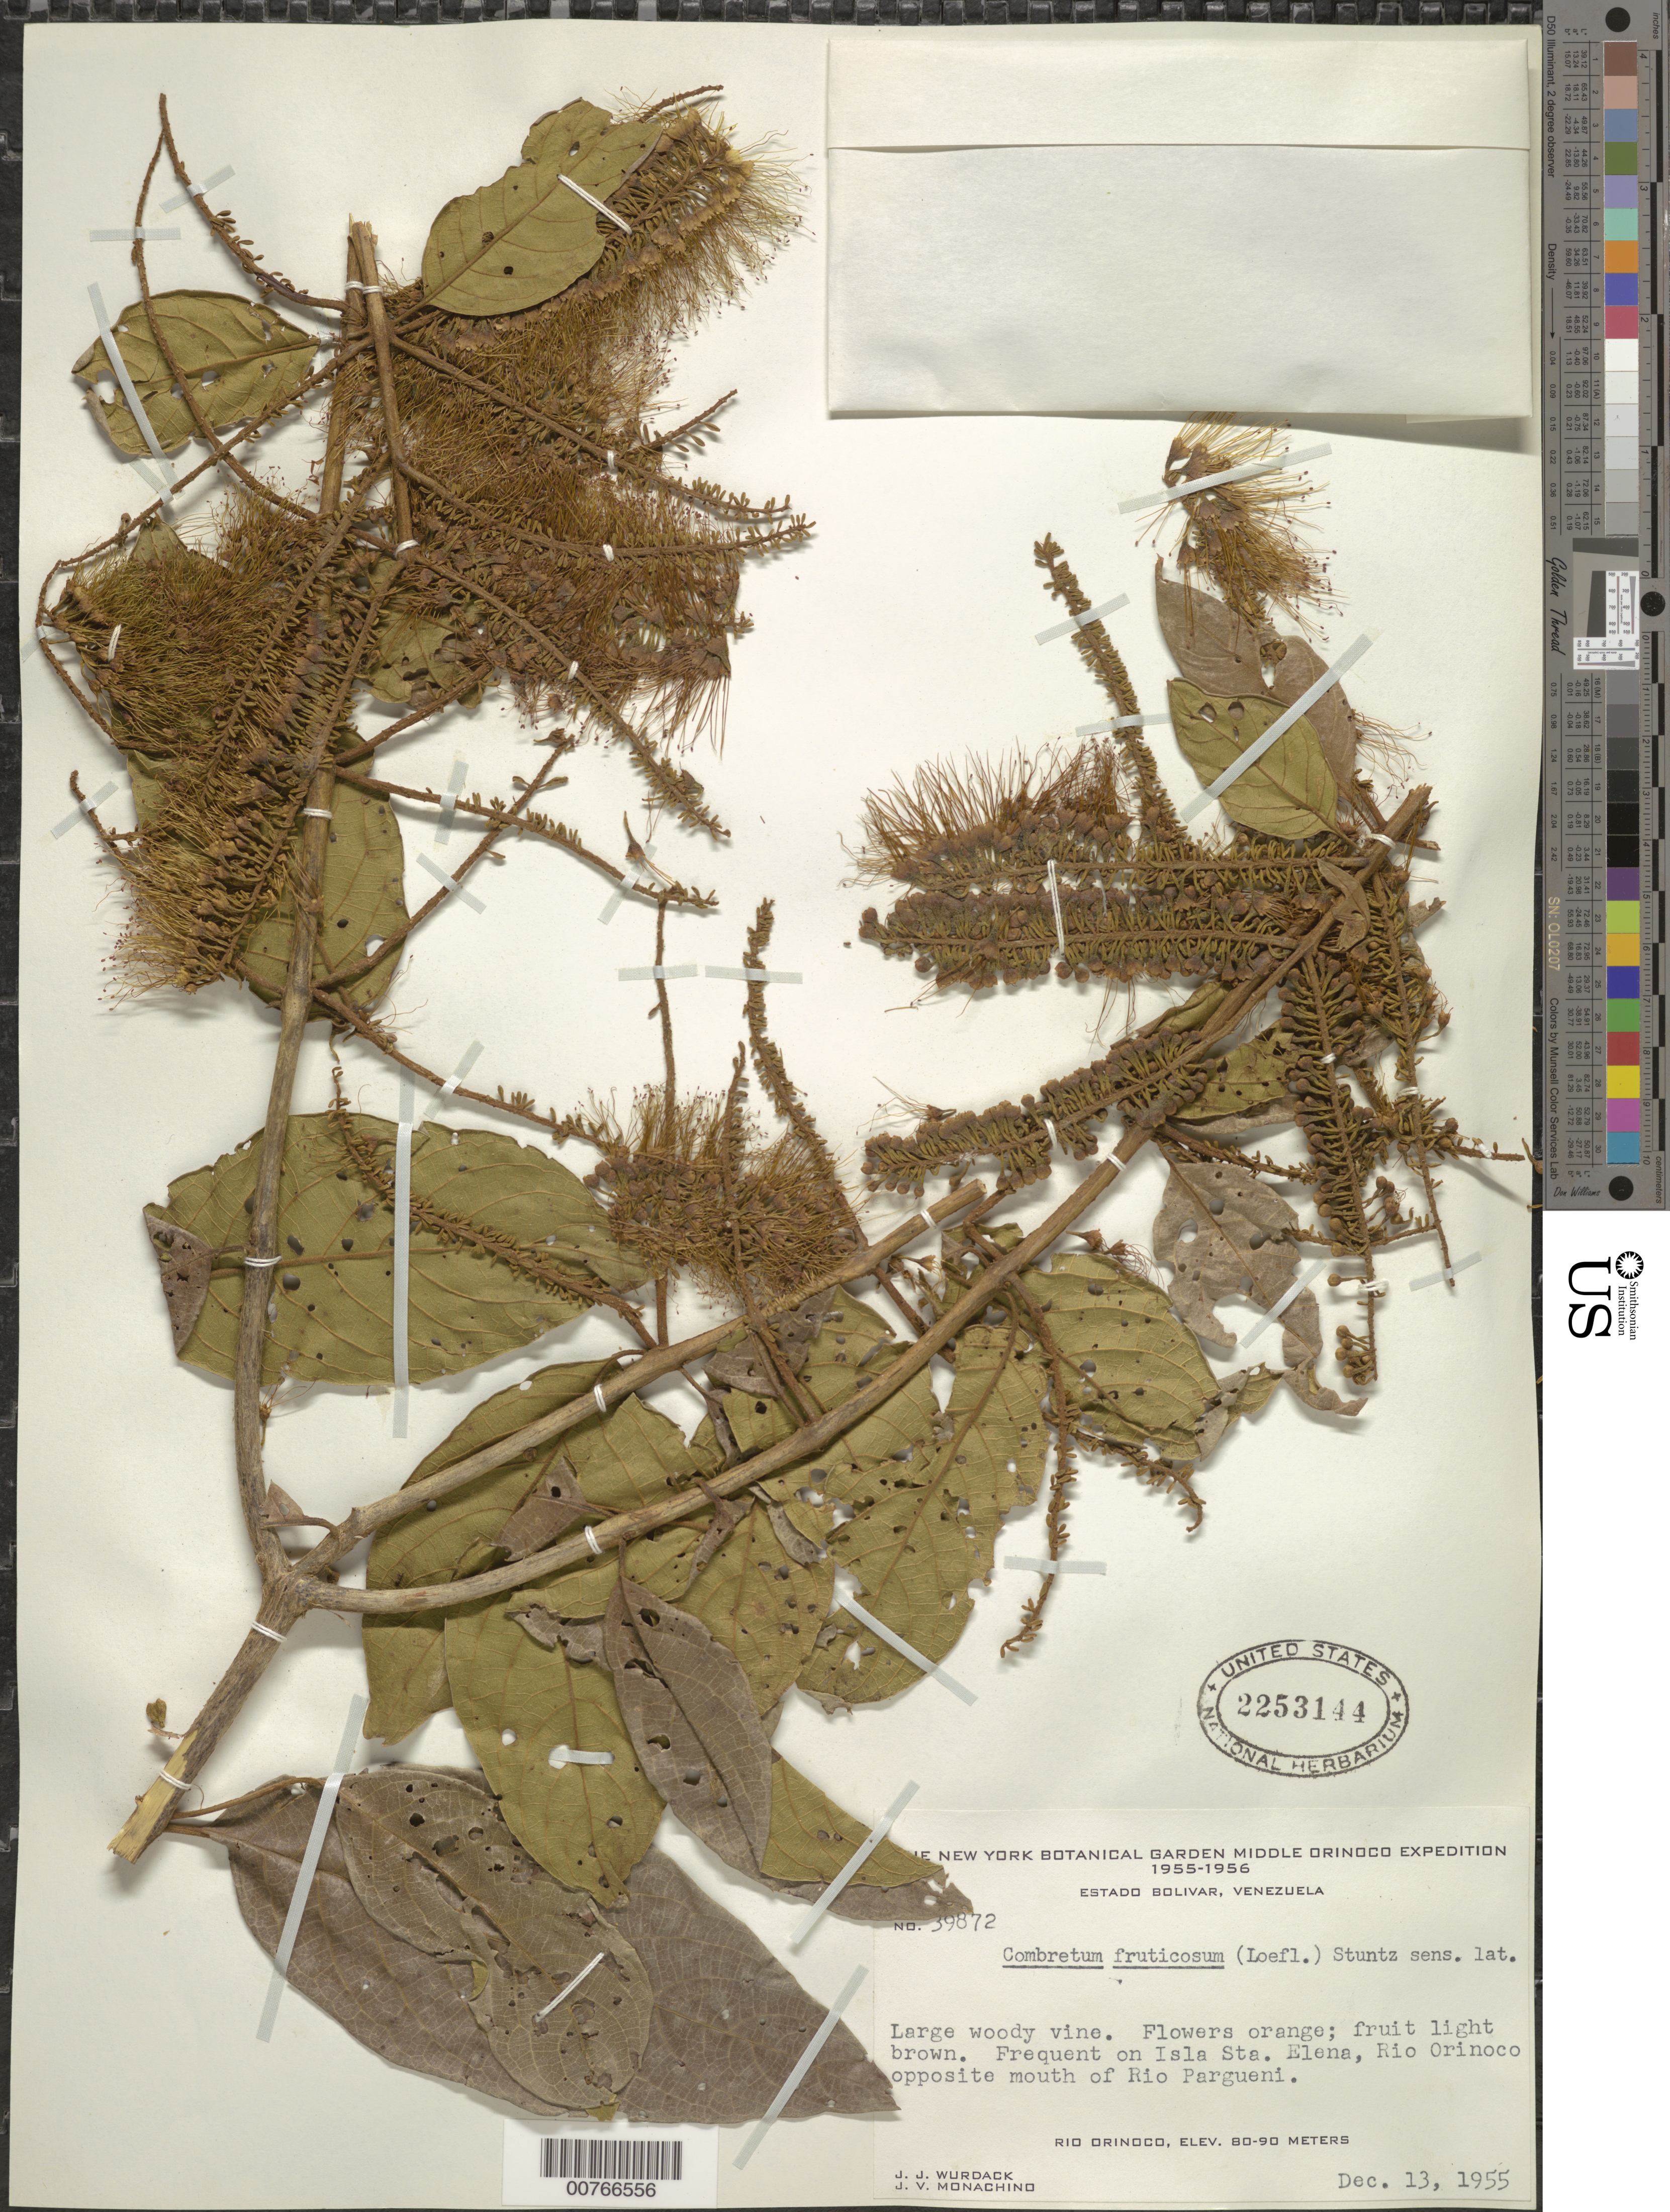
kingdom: Plantae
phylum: Tracheophyta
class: Magnoliopsida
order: Myrtales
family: Combretaceae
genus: Combretum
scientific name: Combretum fruticosum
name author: (Loefl.) Stuntz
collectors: J. J. Wurdack & J. V. Monachino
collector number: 39872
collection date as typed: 13-Dec-55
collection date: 1955-12-13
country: Venezuela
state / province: Bolívar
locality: Isla Sta. Elena, Río Orinoco, opposite mouth of Río Pargueni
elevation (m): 80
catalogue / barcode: US 2253144